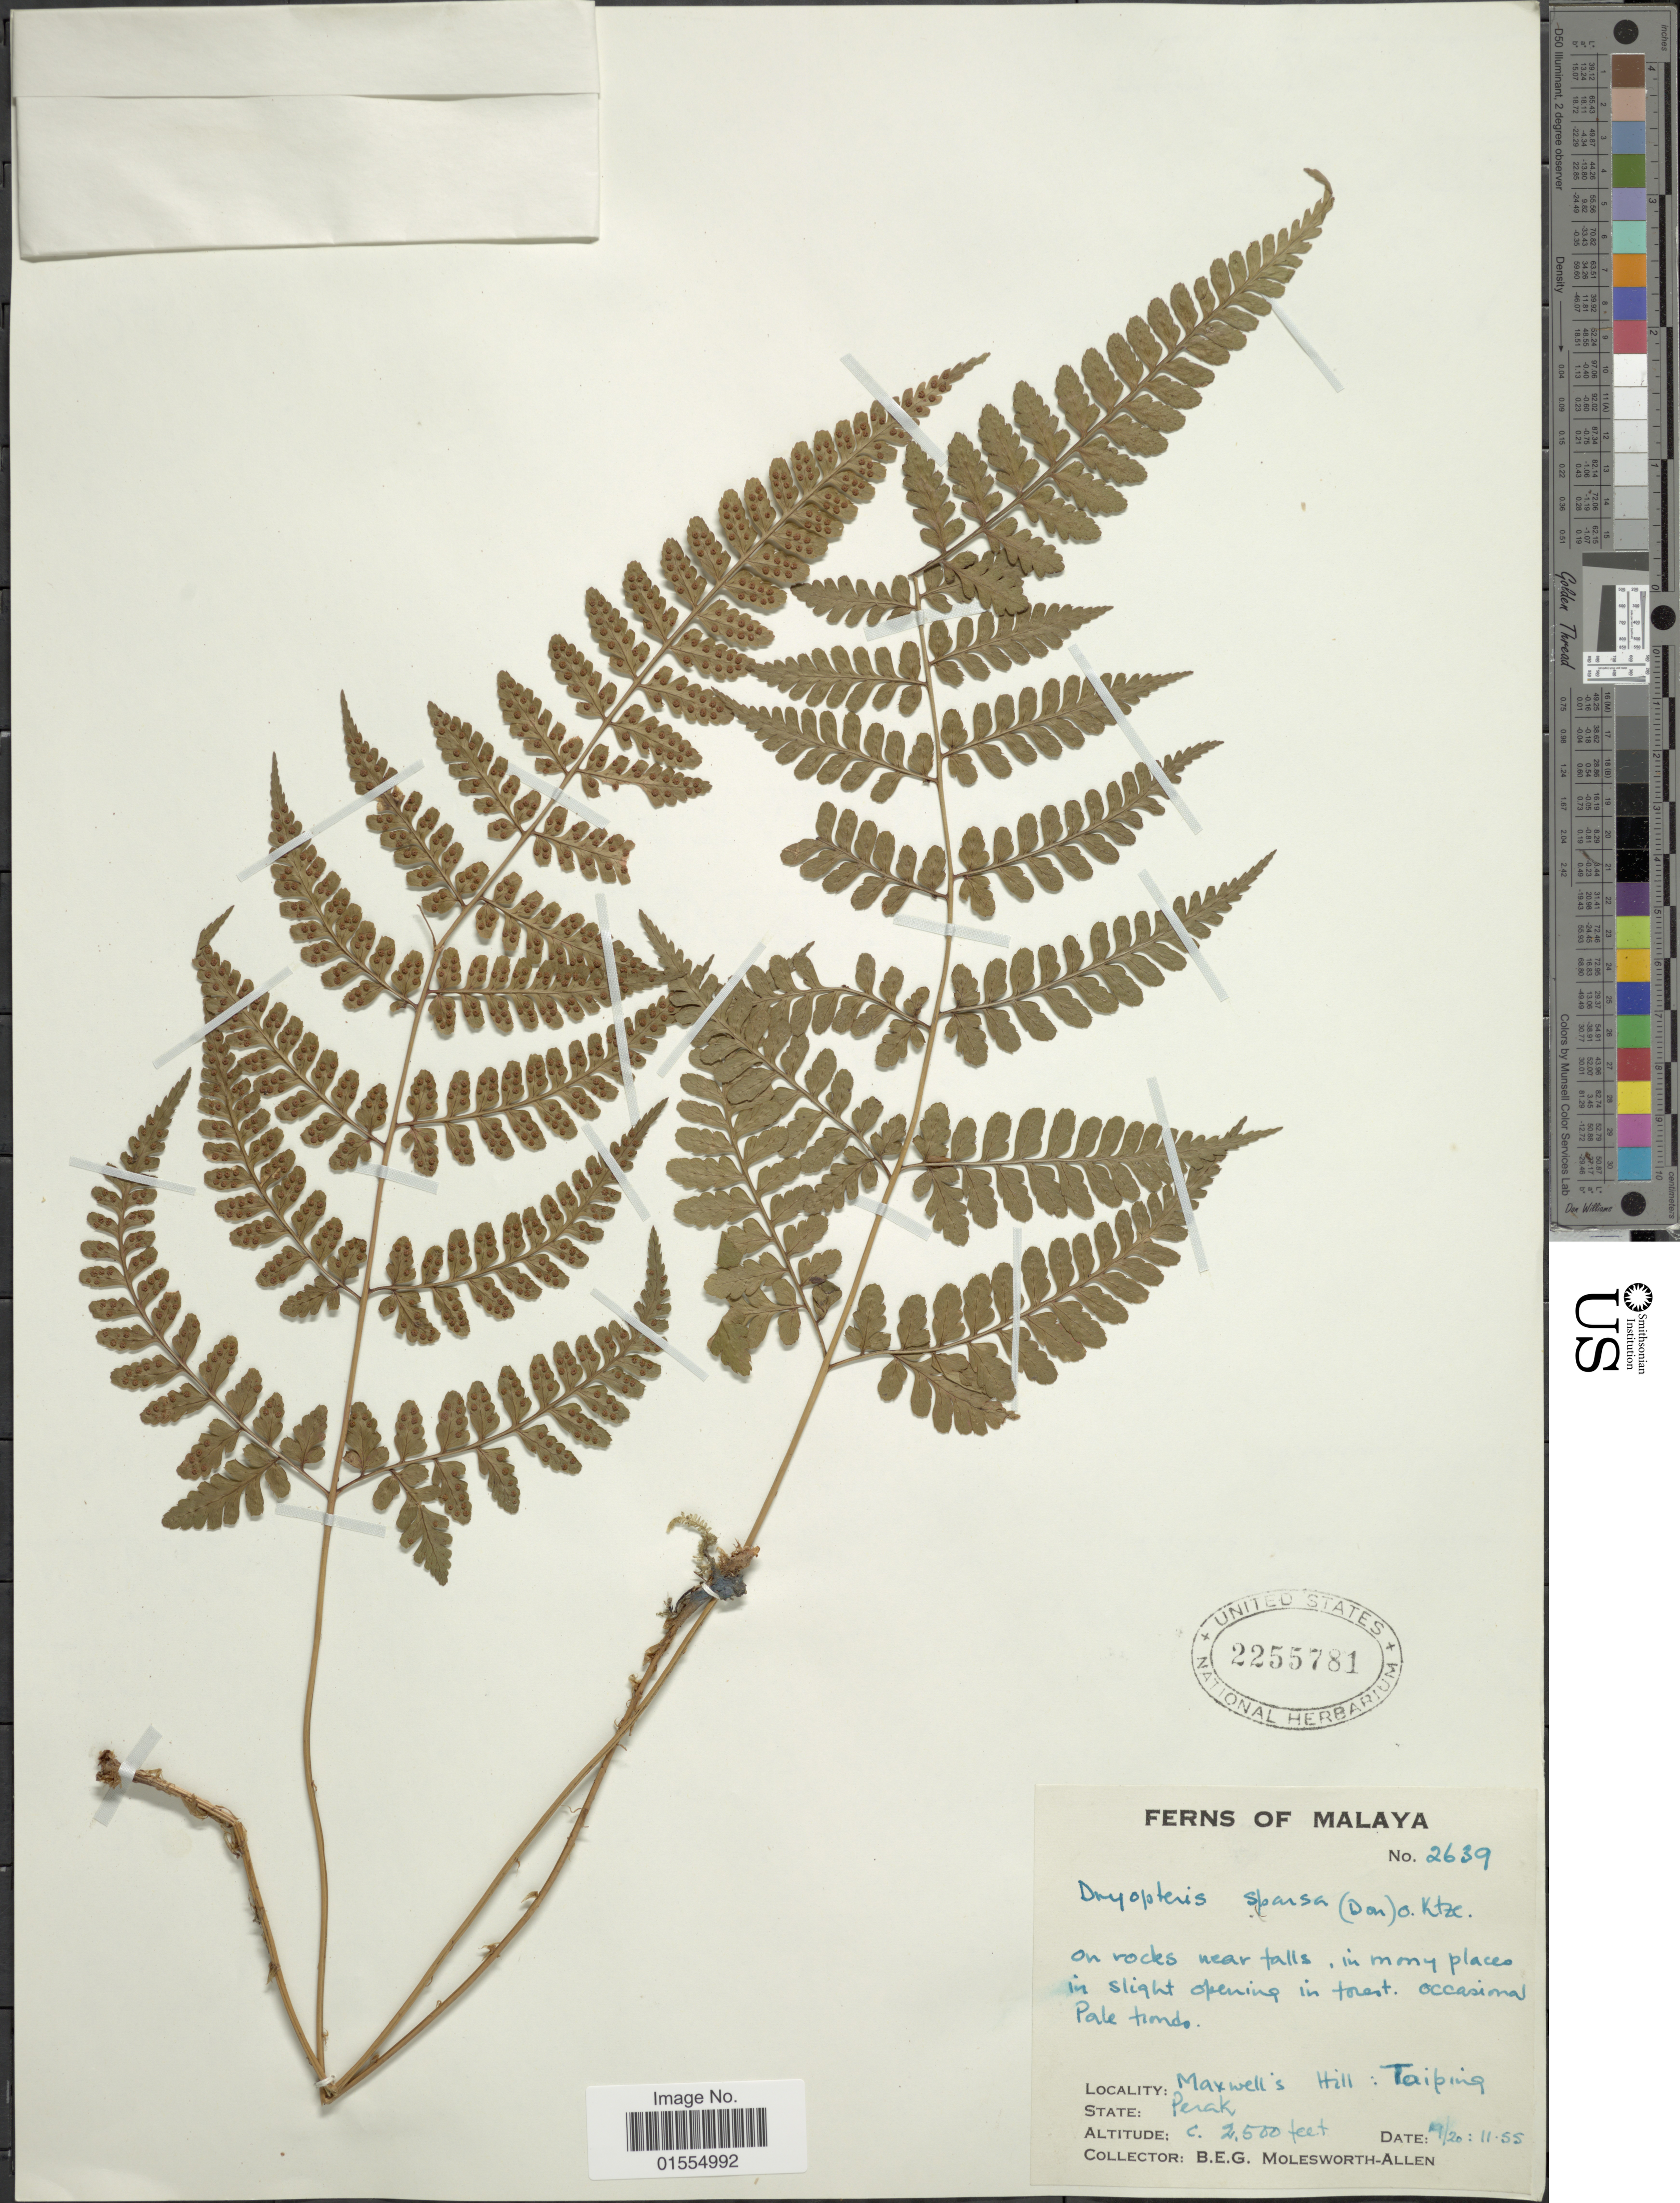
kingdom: Plantae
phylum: Tracheophyta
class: Polypodiopsida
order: Polypodiales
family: Dryopteridaceae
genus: Dryopteris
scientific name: Dryopteris sparsa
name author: (D. Don) Kuntze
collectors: B. E. G. Molesworth-Allen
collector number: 2639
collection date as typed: Transcribed d/m/y: 19/11/55 to 20/11/55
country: Malaysia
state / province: Perak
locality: Maxwell's Hill: Taiping, Perak, Malaya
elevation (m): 762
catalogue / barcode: US 2255781